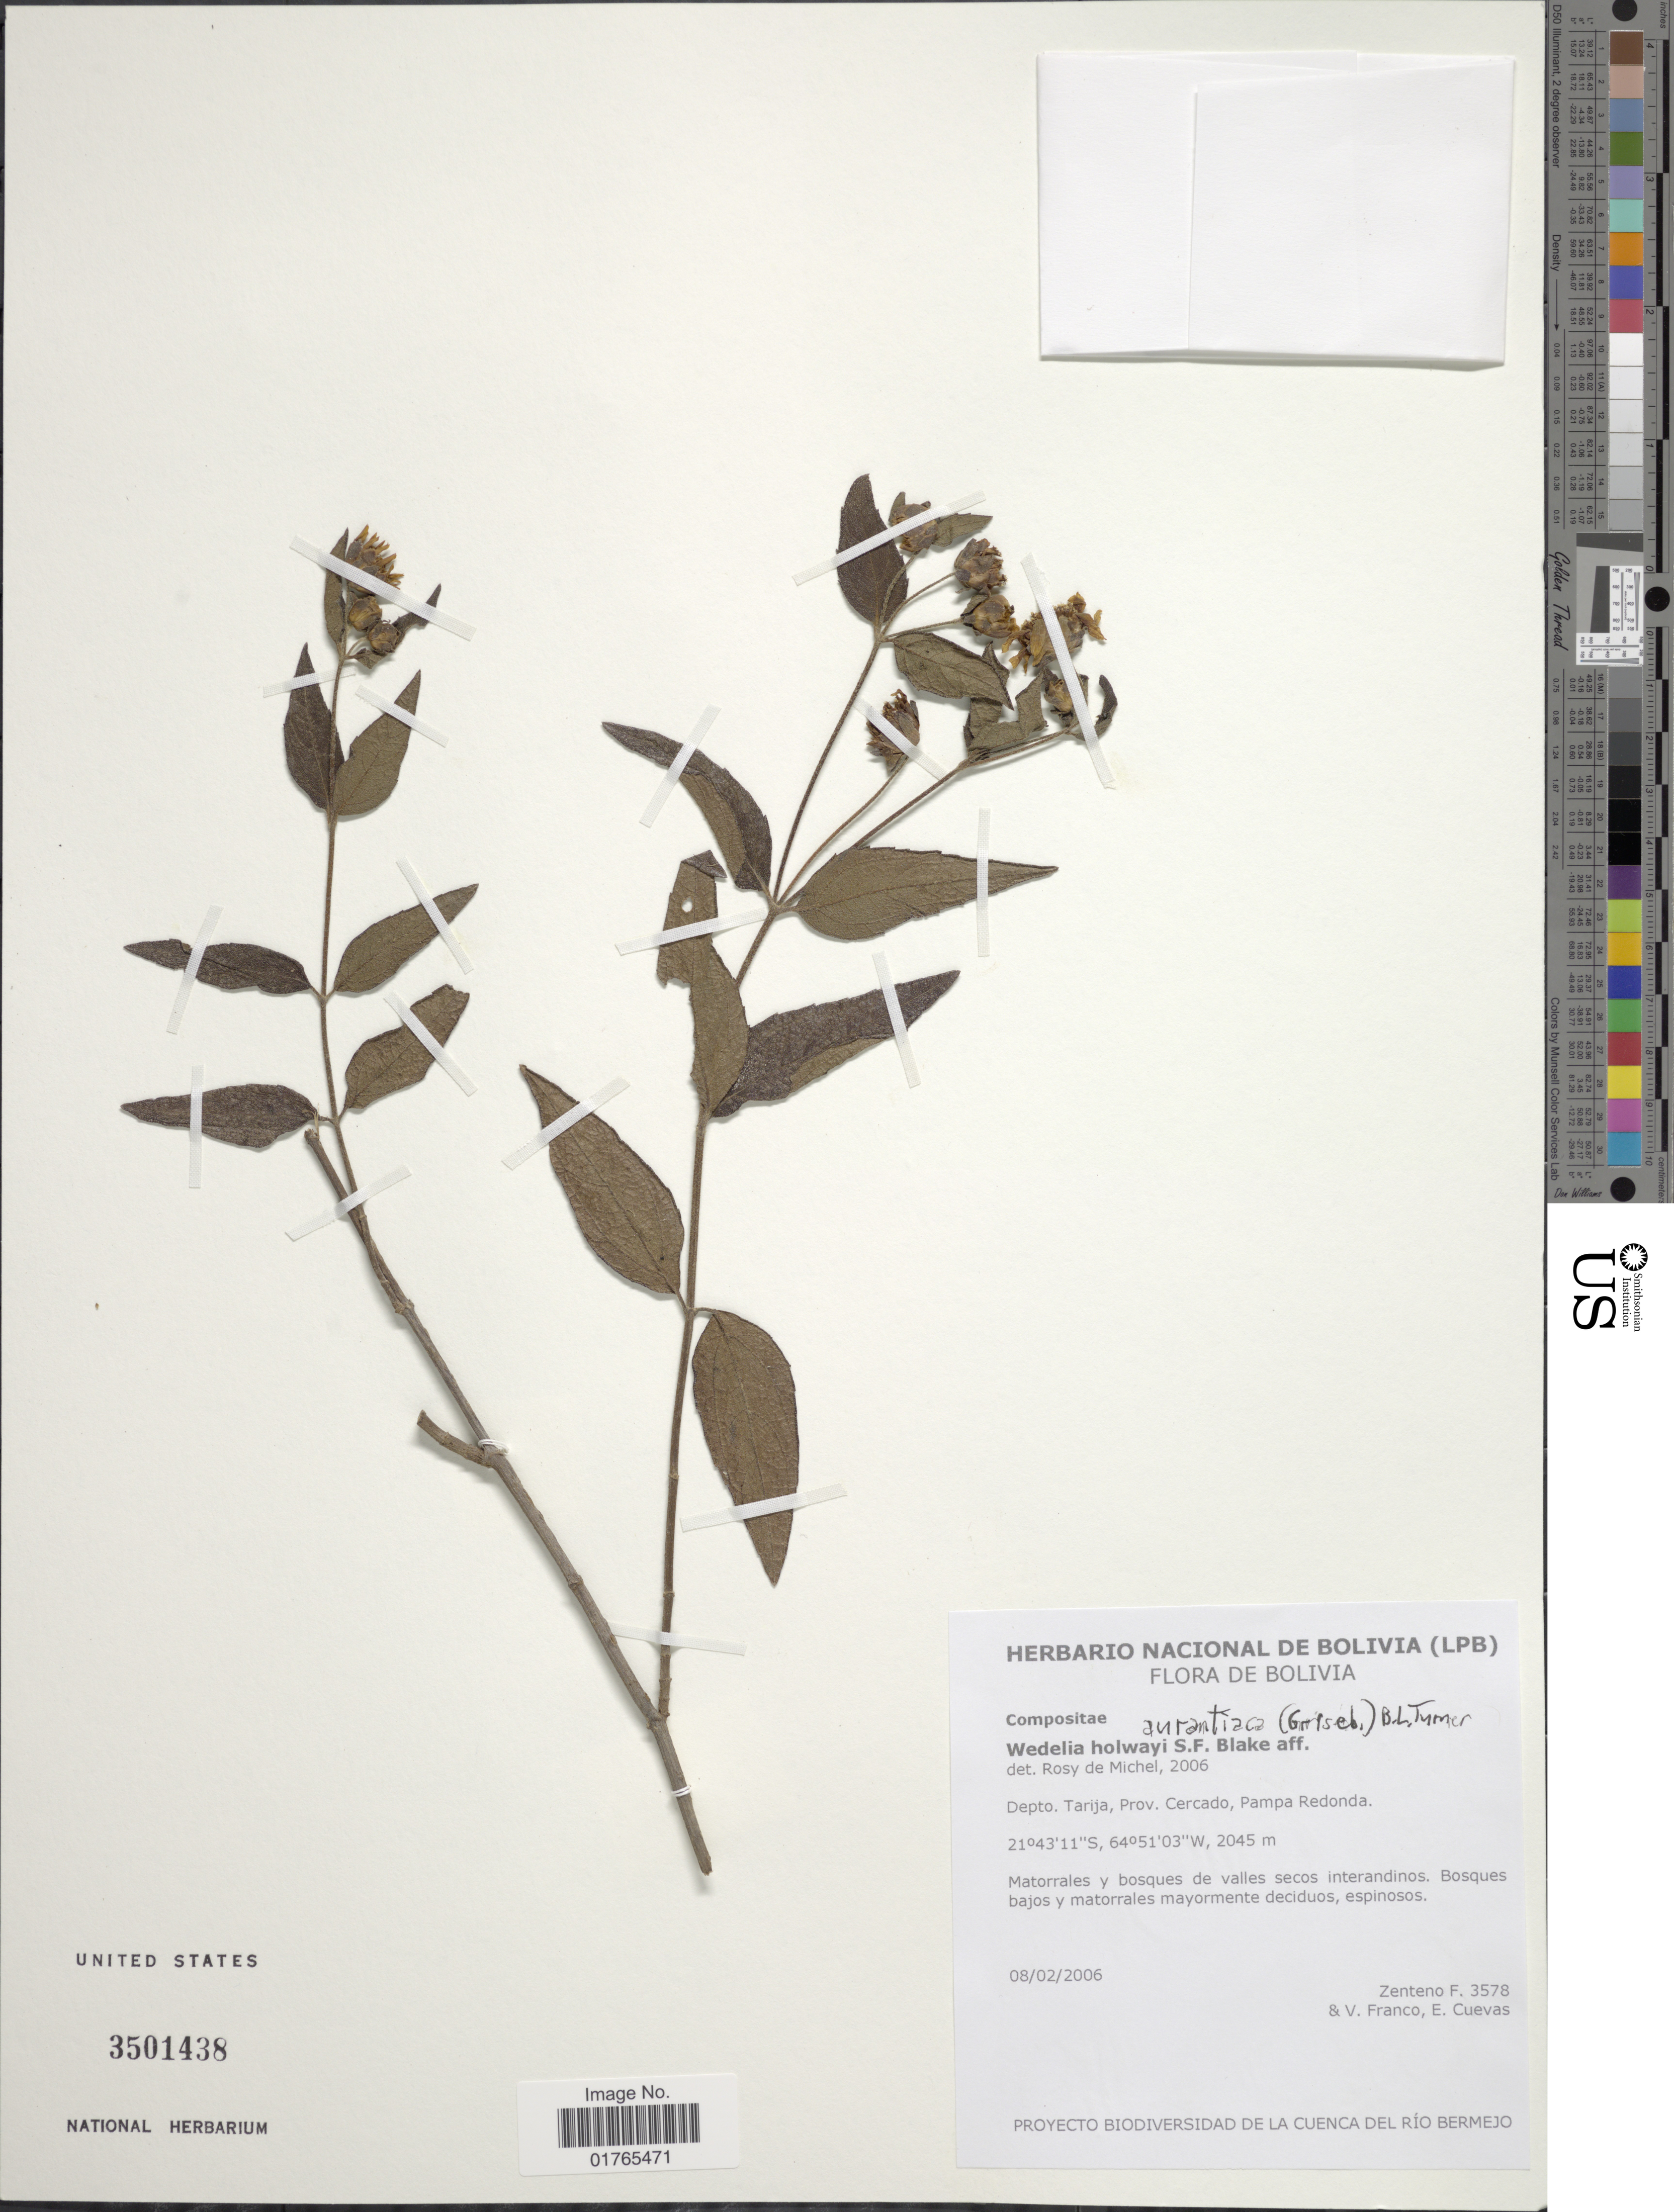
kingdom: Plantae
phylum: Tracheophyta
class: Magnoliopsida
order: Asterales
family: Asteraceae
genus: Aspilia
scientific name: Aspilia aurantiaca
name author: Griseb.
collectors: F. Zenteno, V. Franco & E. Cuevas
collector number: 3578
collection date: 2006-02-08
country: Bolivia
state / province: Tarija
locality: Prov. Cercado, Pampa Redonda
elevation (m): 2045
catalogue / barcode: US 3501438